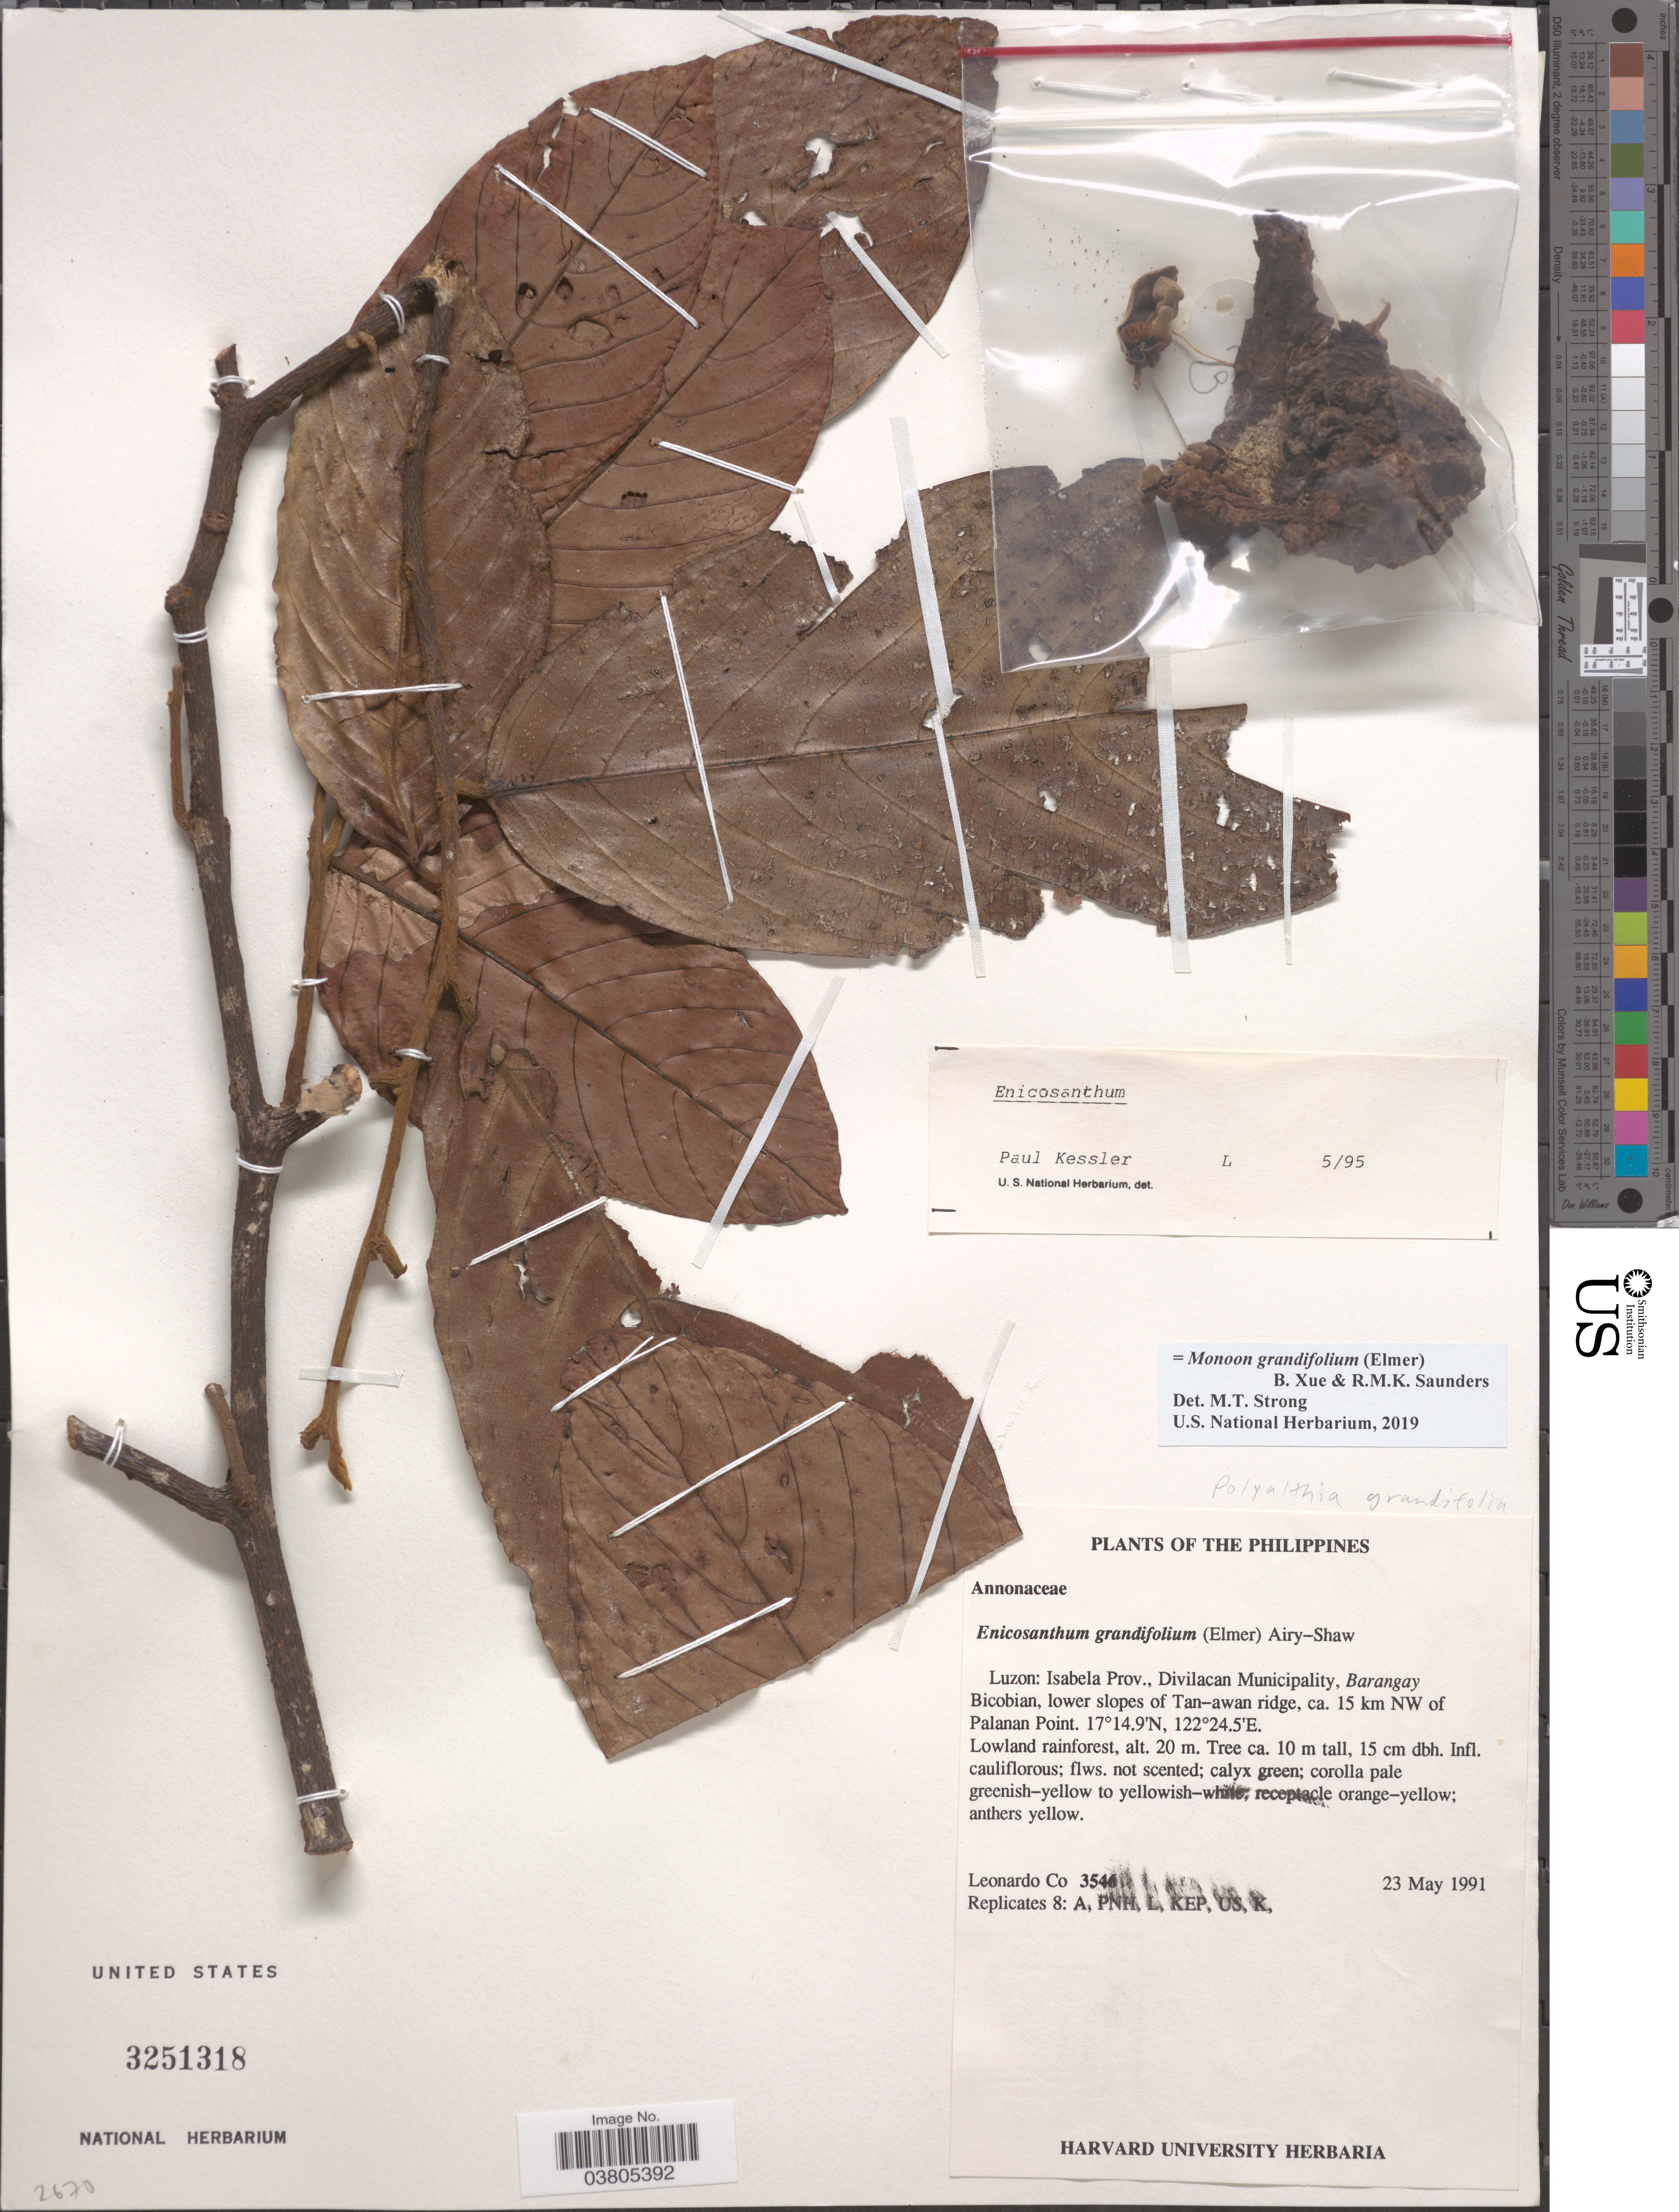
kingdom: Plantae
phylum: Tracheophyta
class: Magnoliopsida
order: Magnoliales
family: Annonaceae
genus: Monoon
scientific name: Monoon grandifolium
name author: (Elmer) B. Xue & R.M.K. Saunders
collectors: L. Co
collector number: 3546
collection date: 1991-05-23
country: Philippines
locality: Luzon: Isabela Prov., Divilacan Municipality, Barangay Bicobian, lower slopes of Tan-awan ridge, ca. 15 km NW of Palanan Point.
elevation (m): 20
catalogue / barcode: US 3251318